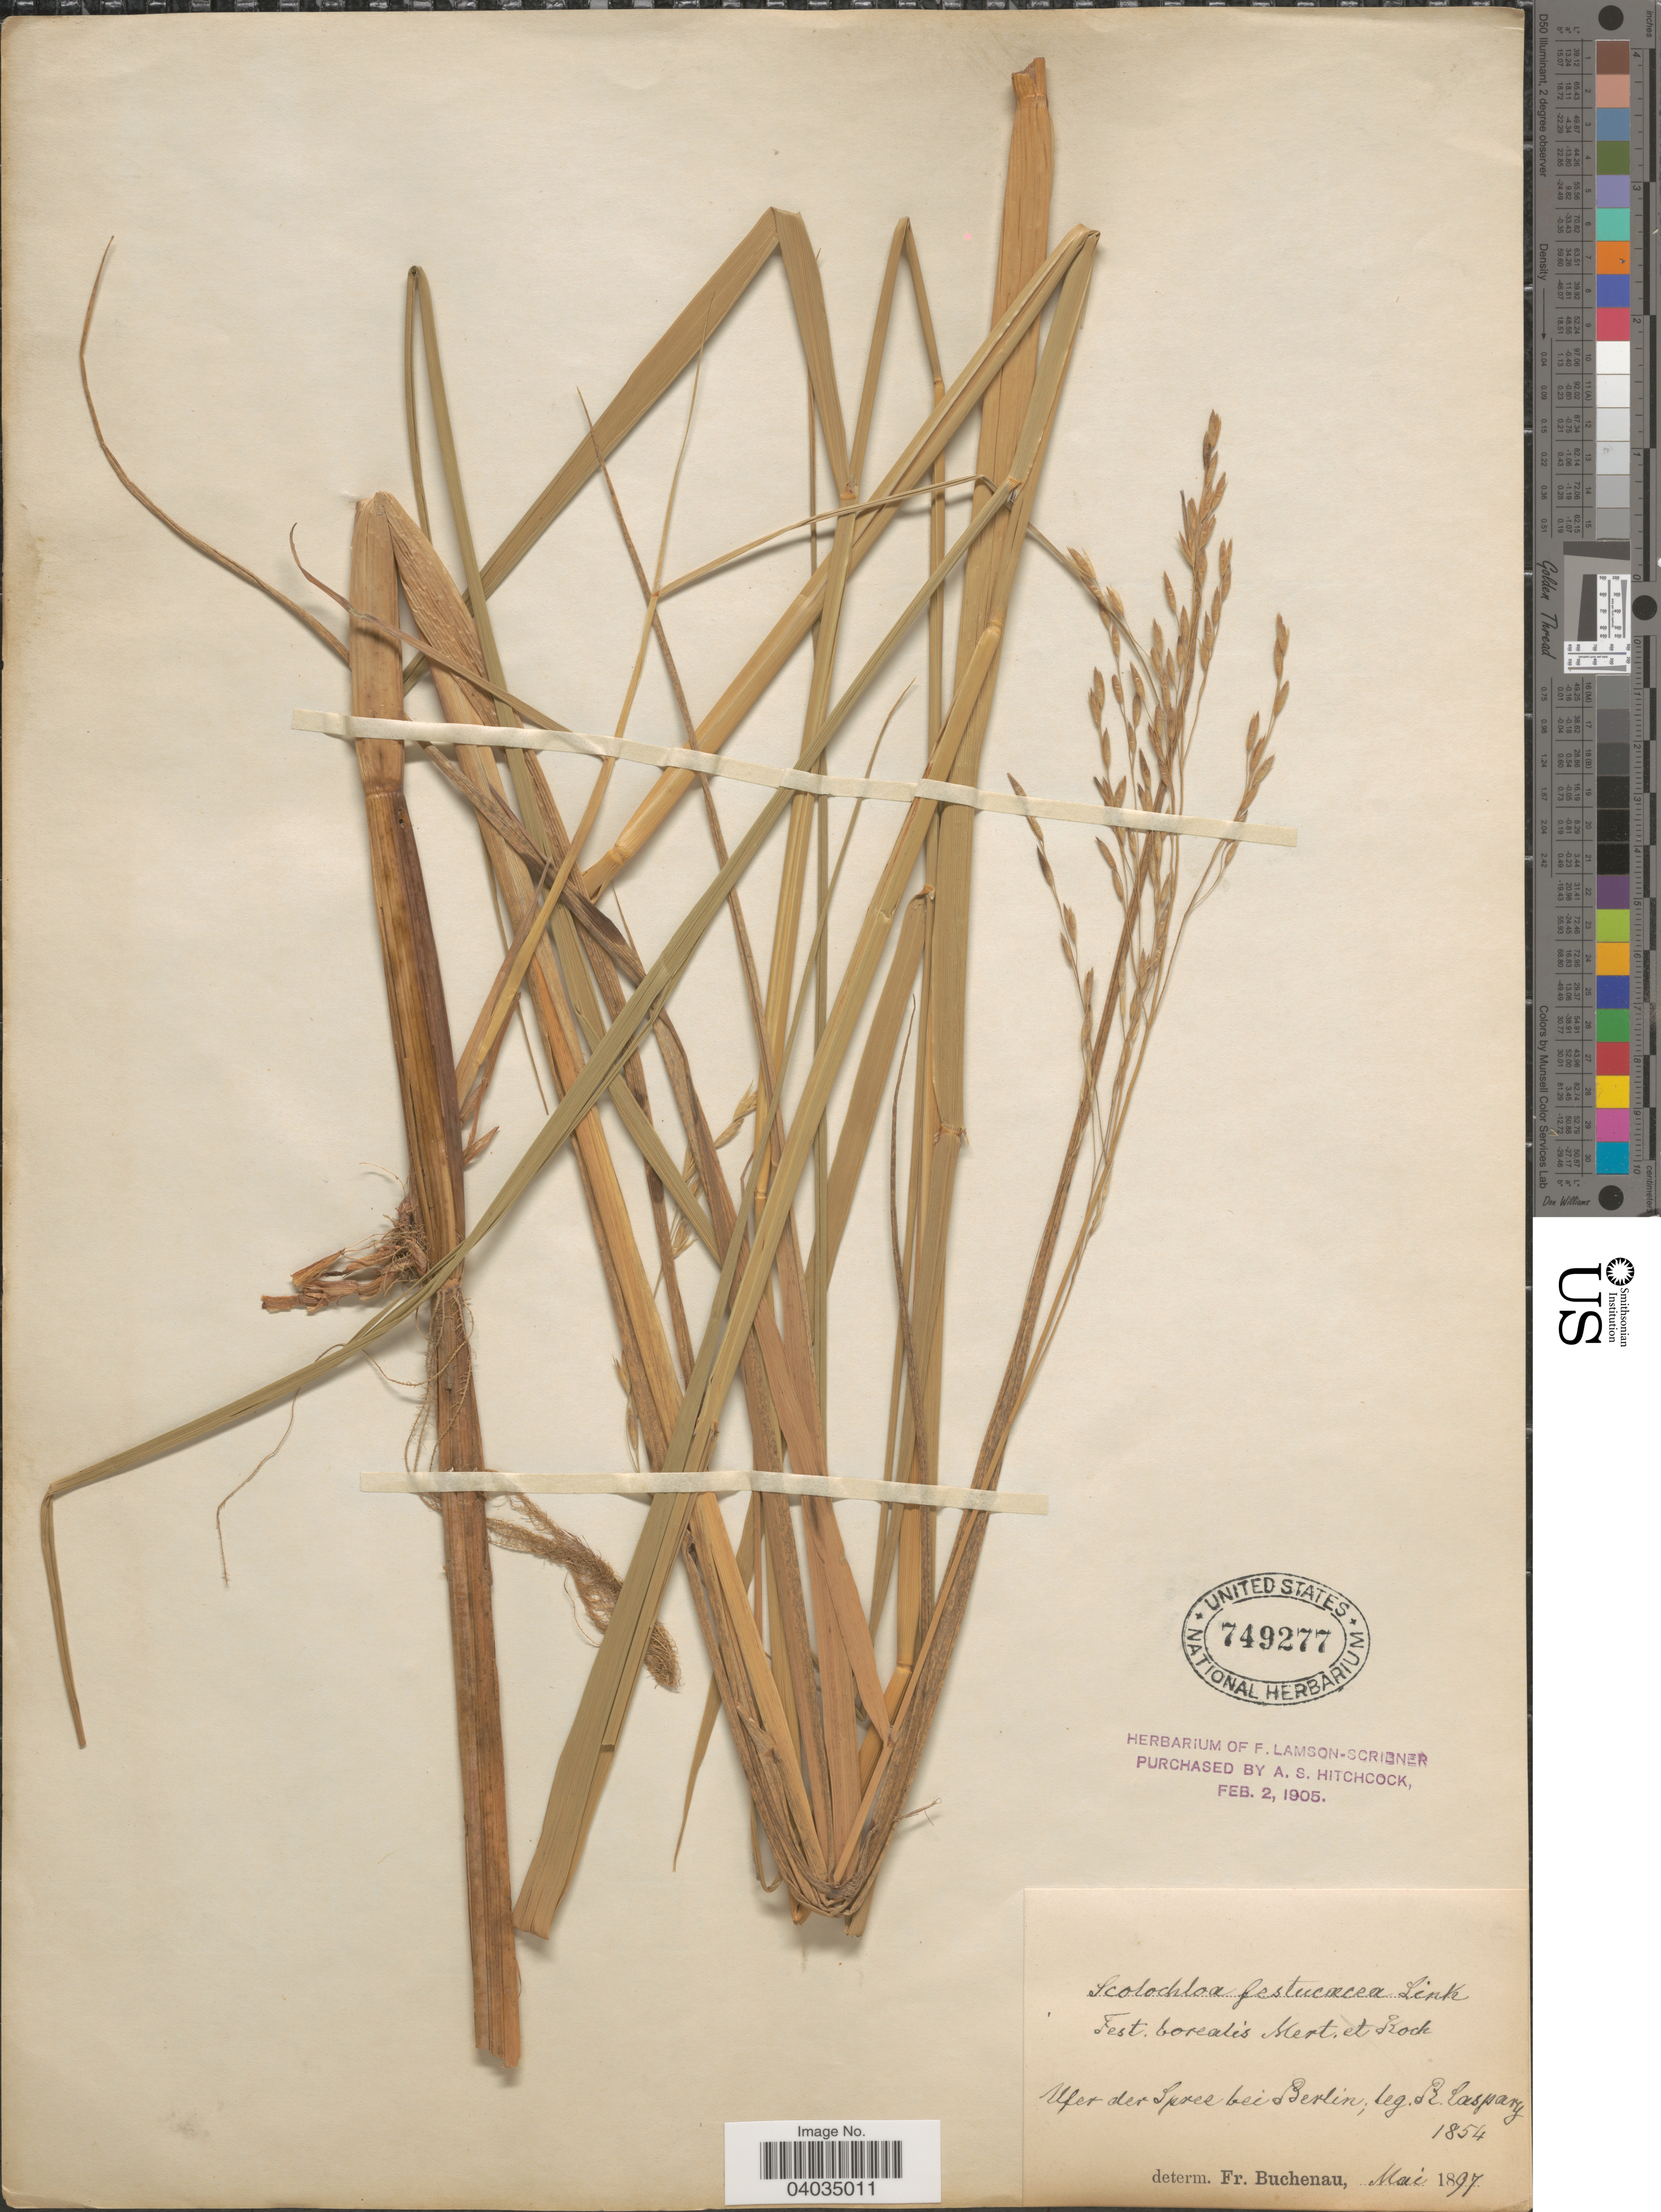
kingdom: Plantae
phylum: Tracheophyta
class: Liliopsida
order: Poales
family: Poaceae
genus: Scolochloa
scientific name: Scolochloa festucacea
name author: (Willd.) Link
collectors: R. Caspary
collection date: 1854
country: Germany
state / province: Berlin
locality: Ufer der Spree bei Berlin.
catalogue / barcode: US 749277